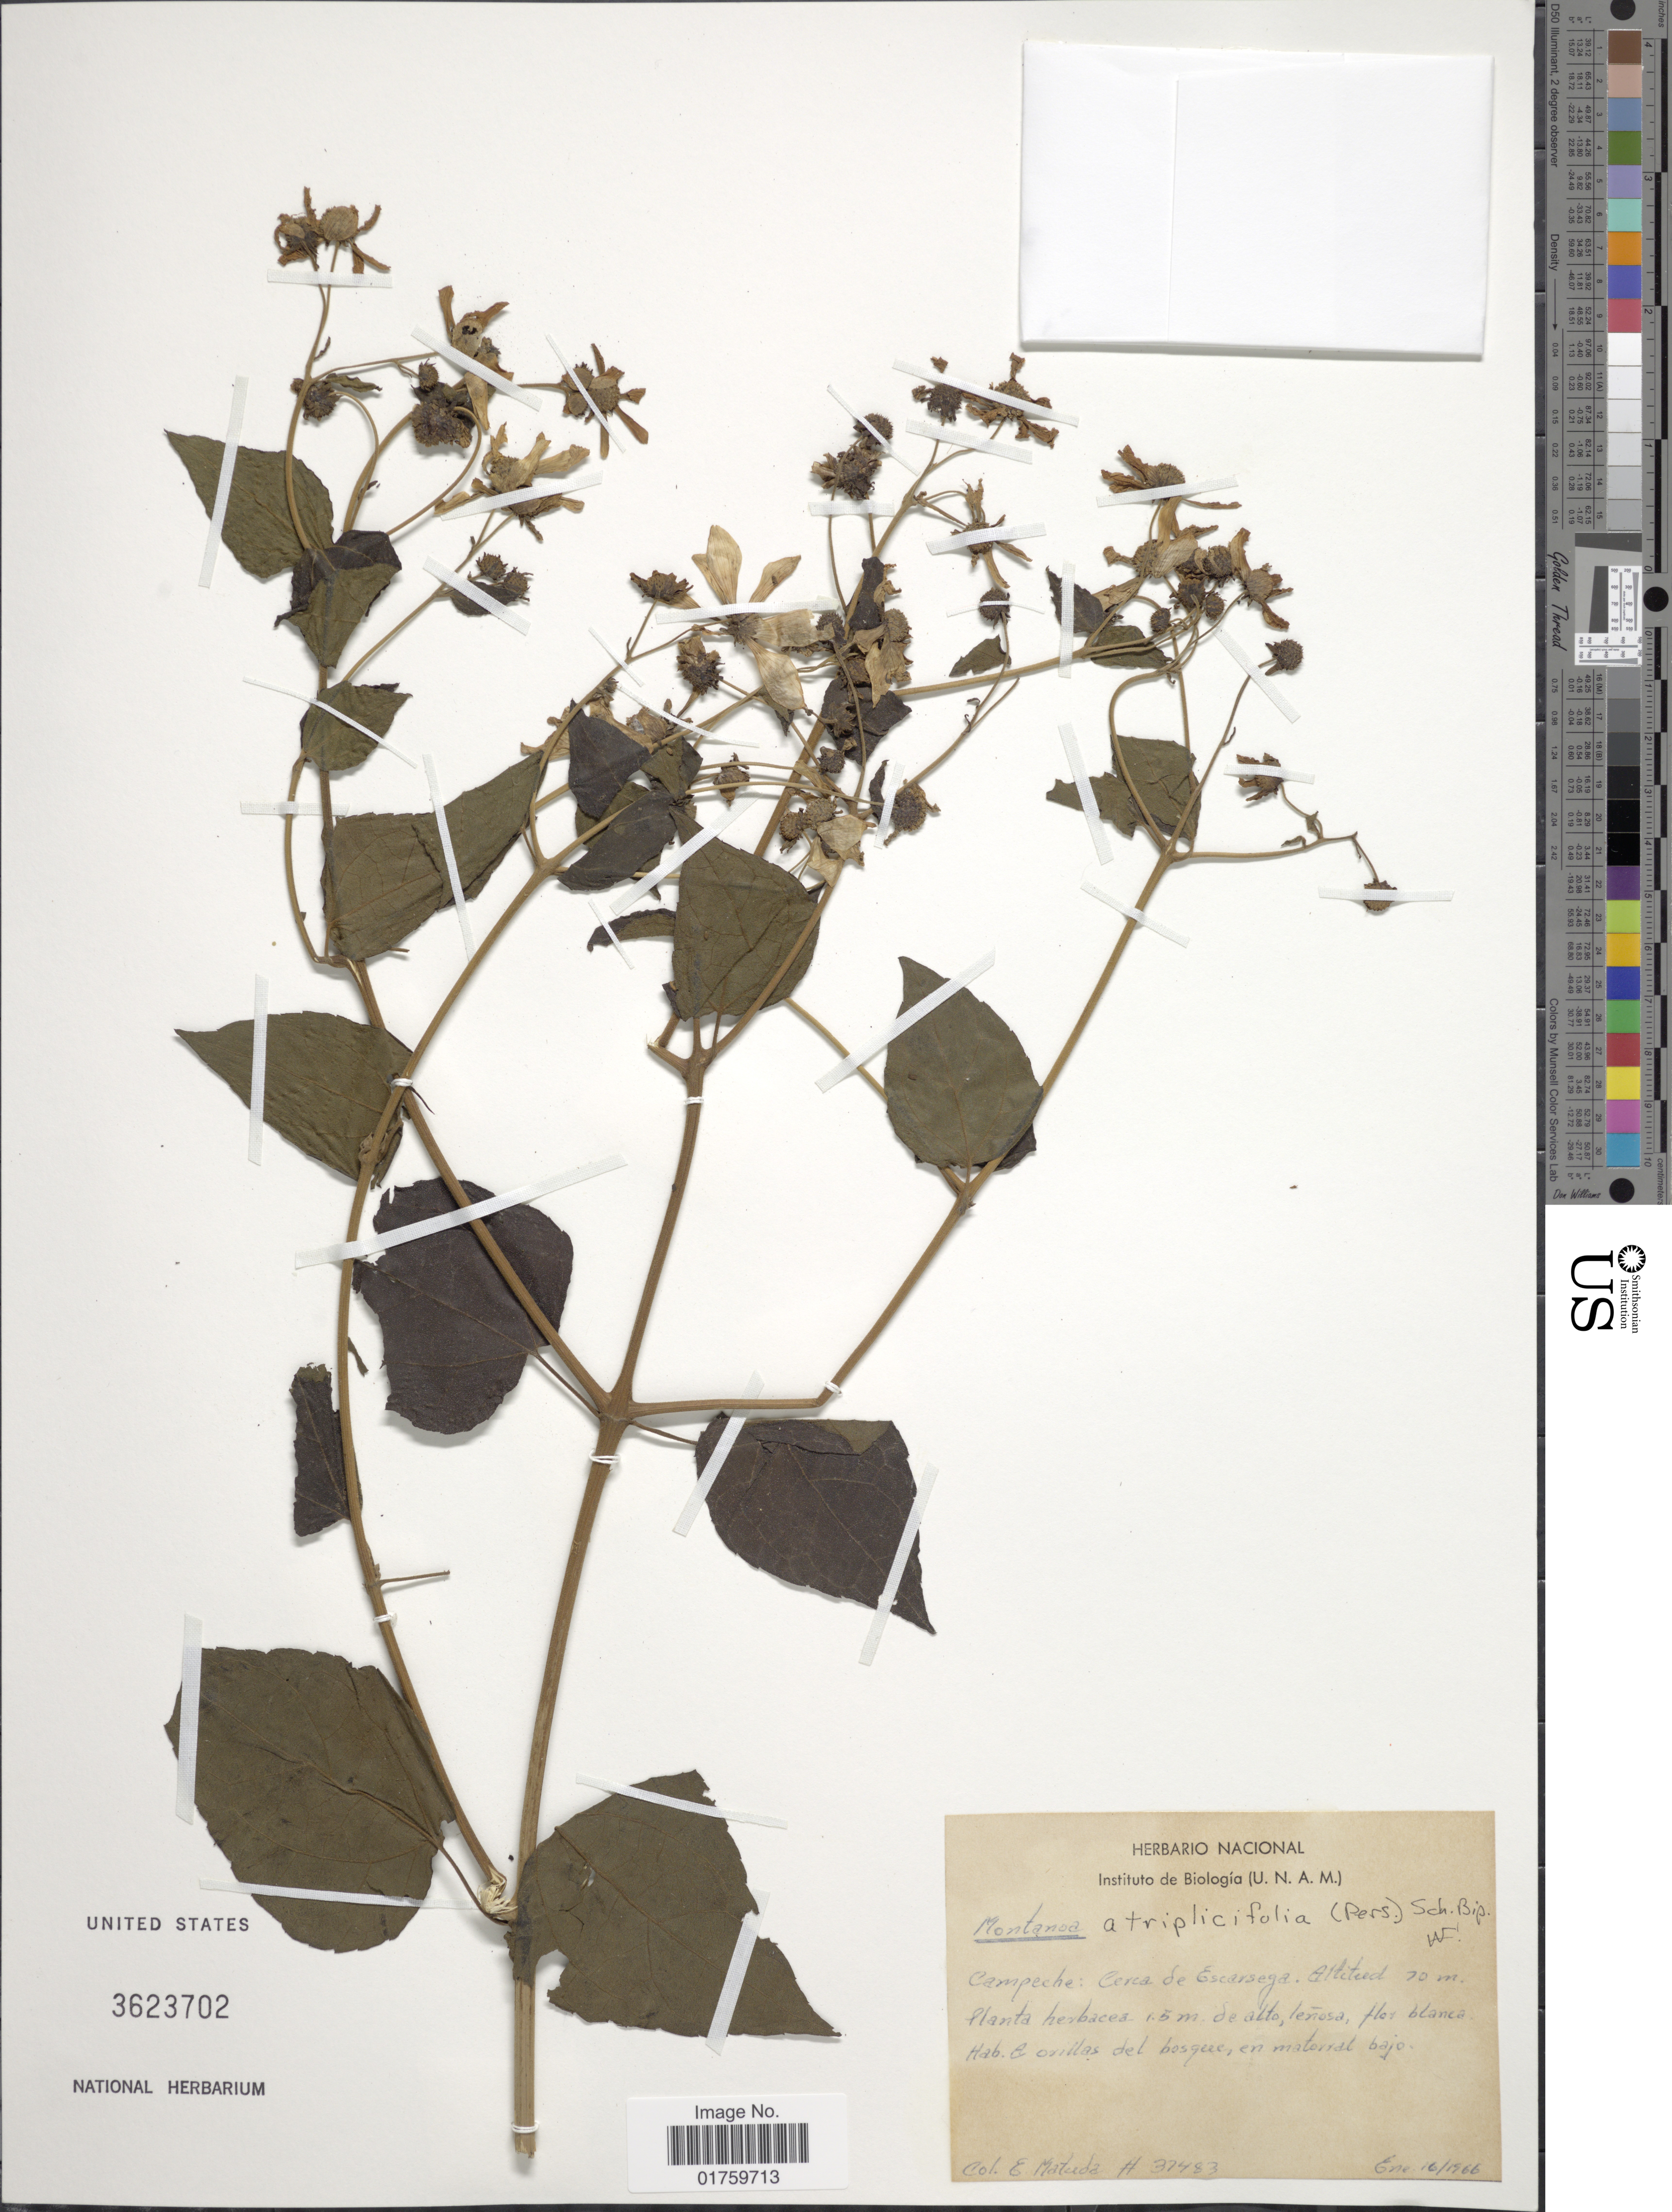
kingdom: Plantae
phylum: Tracheophyta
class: Magnoliopsida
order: Asterales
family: Asteraceae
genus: Montanoa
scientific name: Montanoa atriplicifolia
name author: (Pers.) Sch. Bip.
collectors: E. Matuda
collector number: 37483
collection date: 1966-01-16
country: Mexico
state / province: Campeche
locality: Cerca de Escárcega.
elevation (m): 70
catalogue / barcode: US 3623702